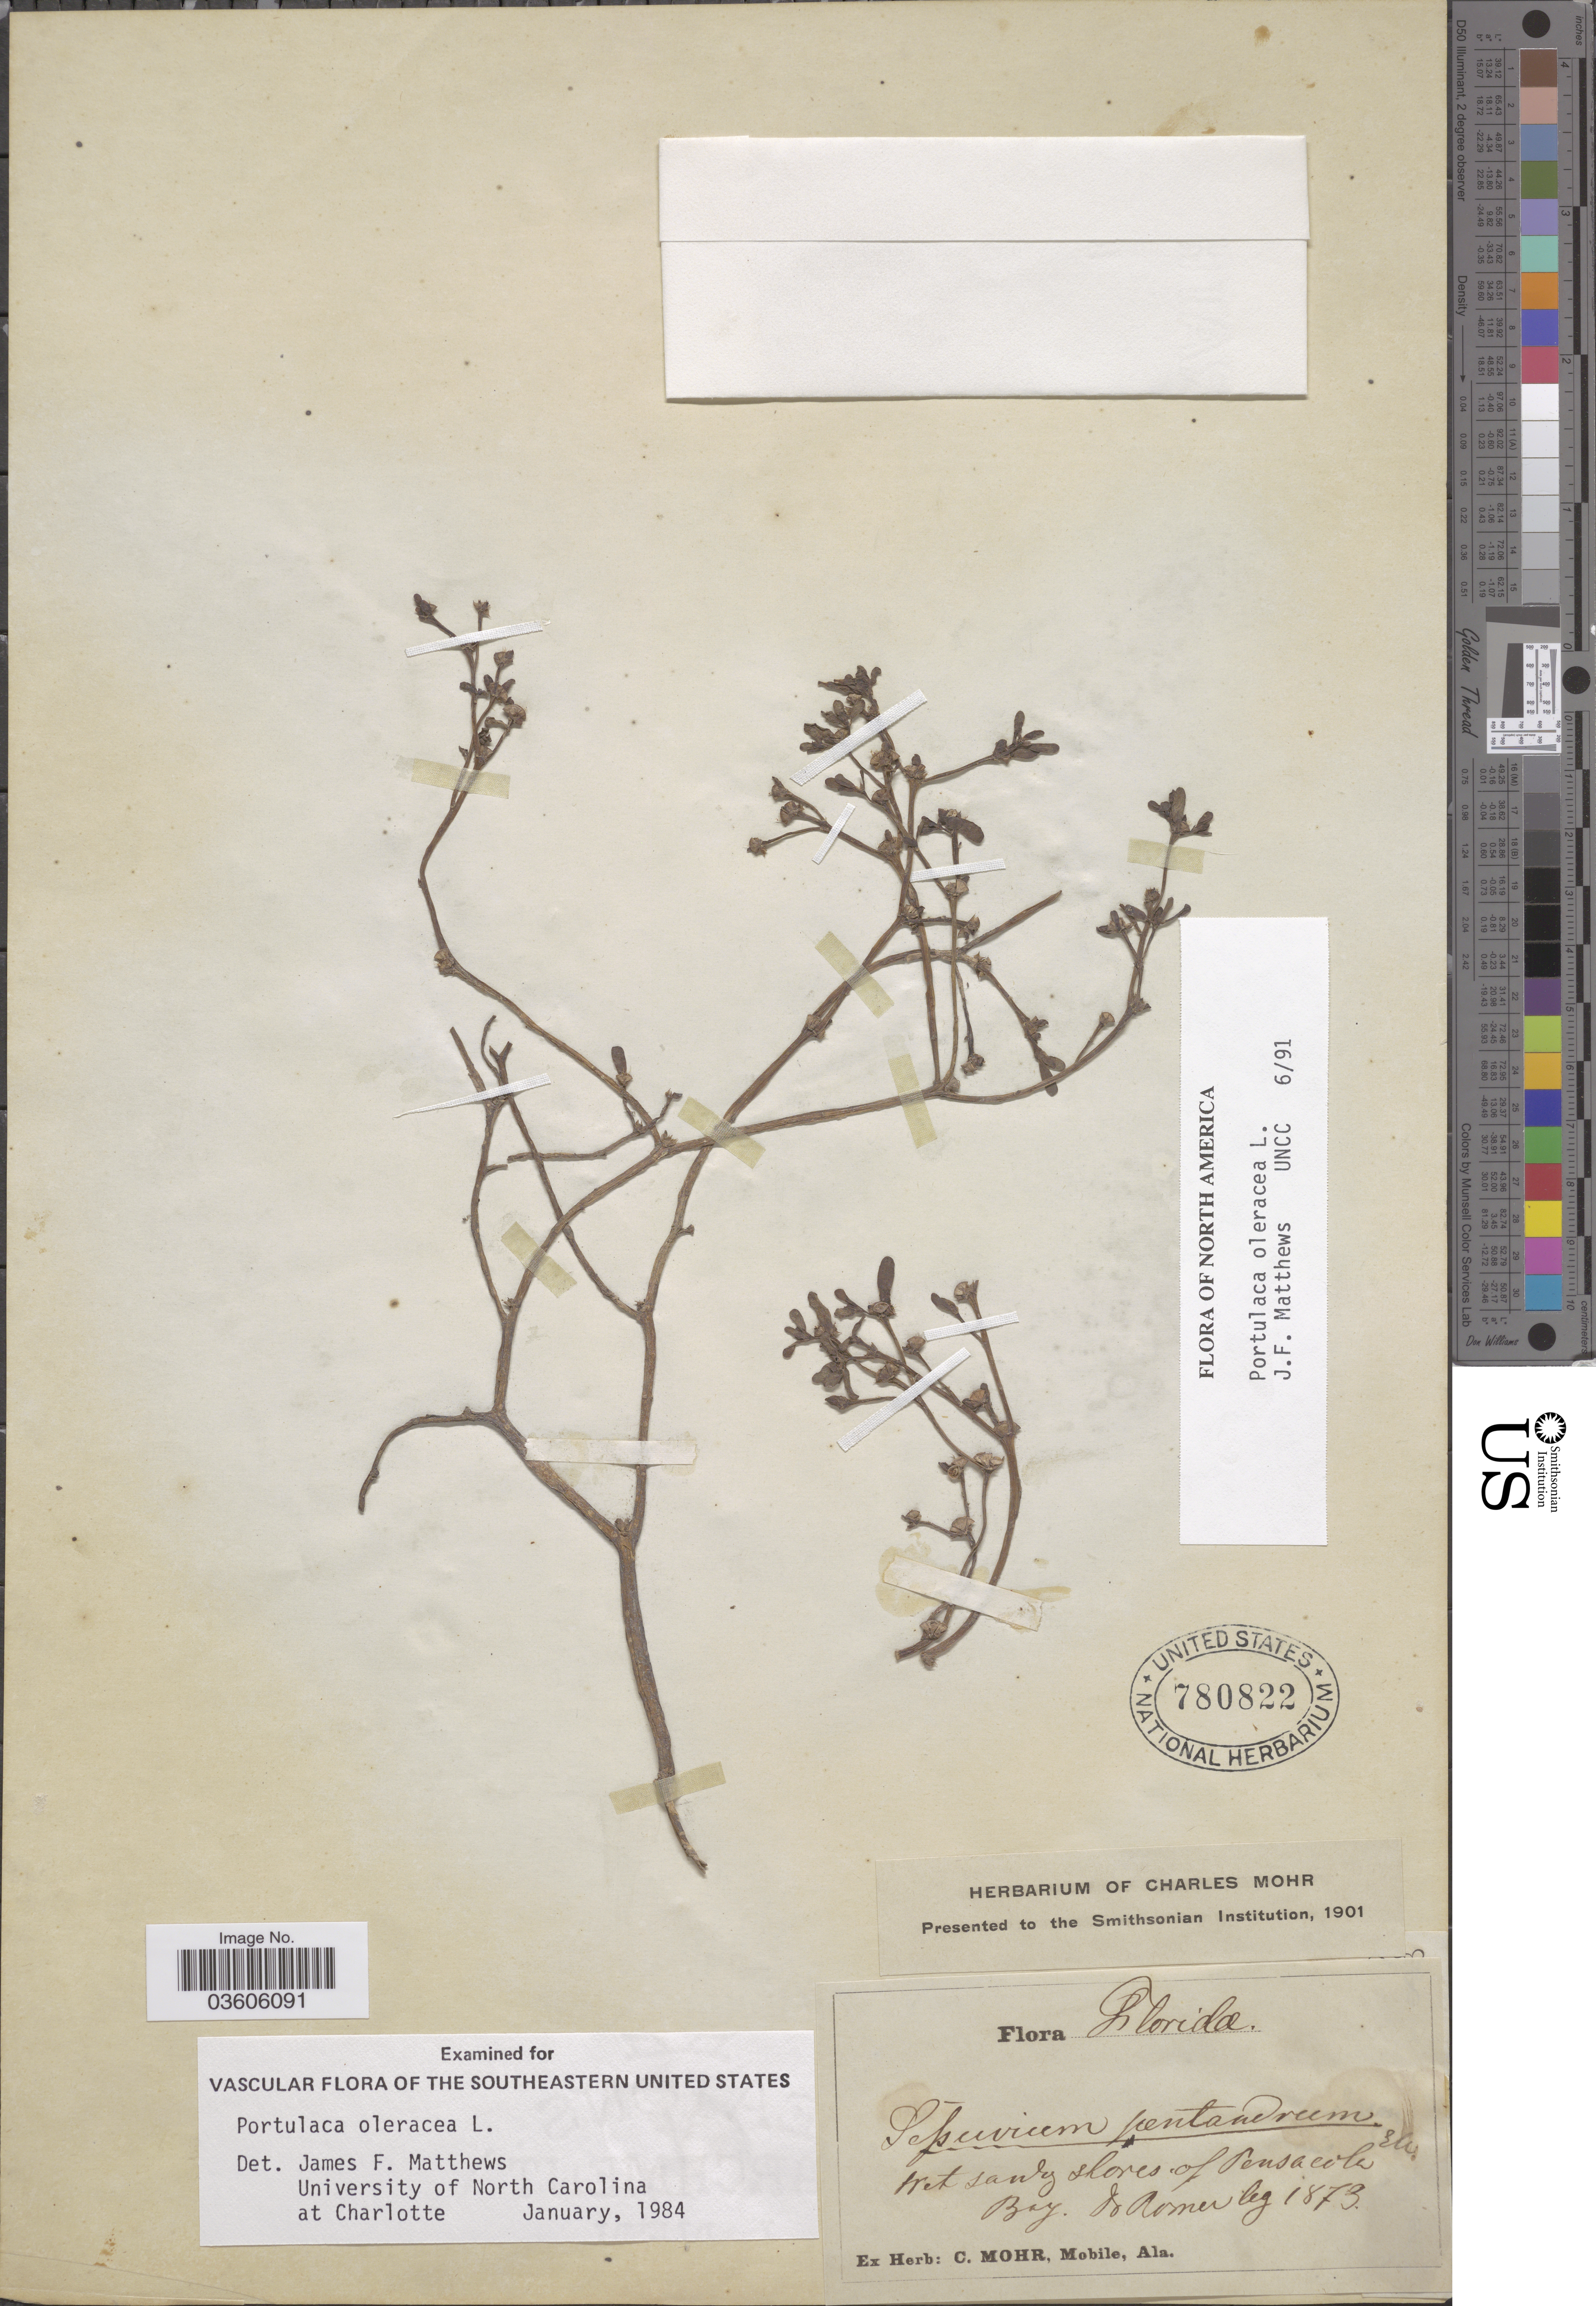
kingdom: Plantae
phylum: Tracheophyta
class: Magnoliopsida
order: Caryophyllales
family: Portulacaceae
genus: Portulaca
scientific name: Portulaca oleracea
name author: L.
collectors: -. Romer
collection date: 1873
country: United States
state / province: Florida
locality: Shores of Pensacola Bay.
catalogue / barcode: US 780822